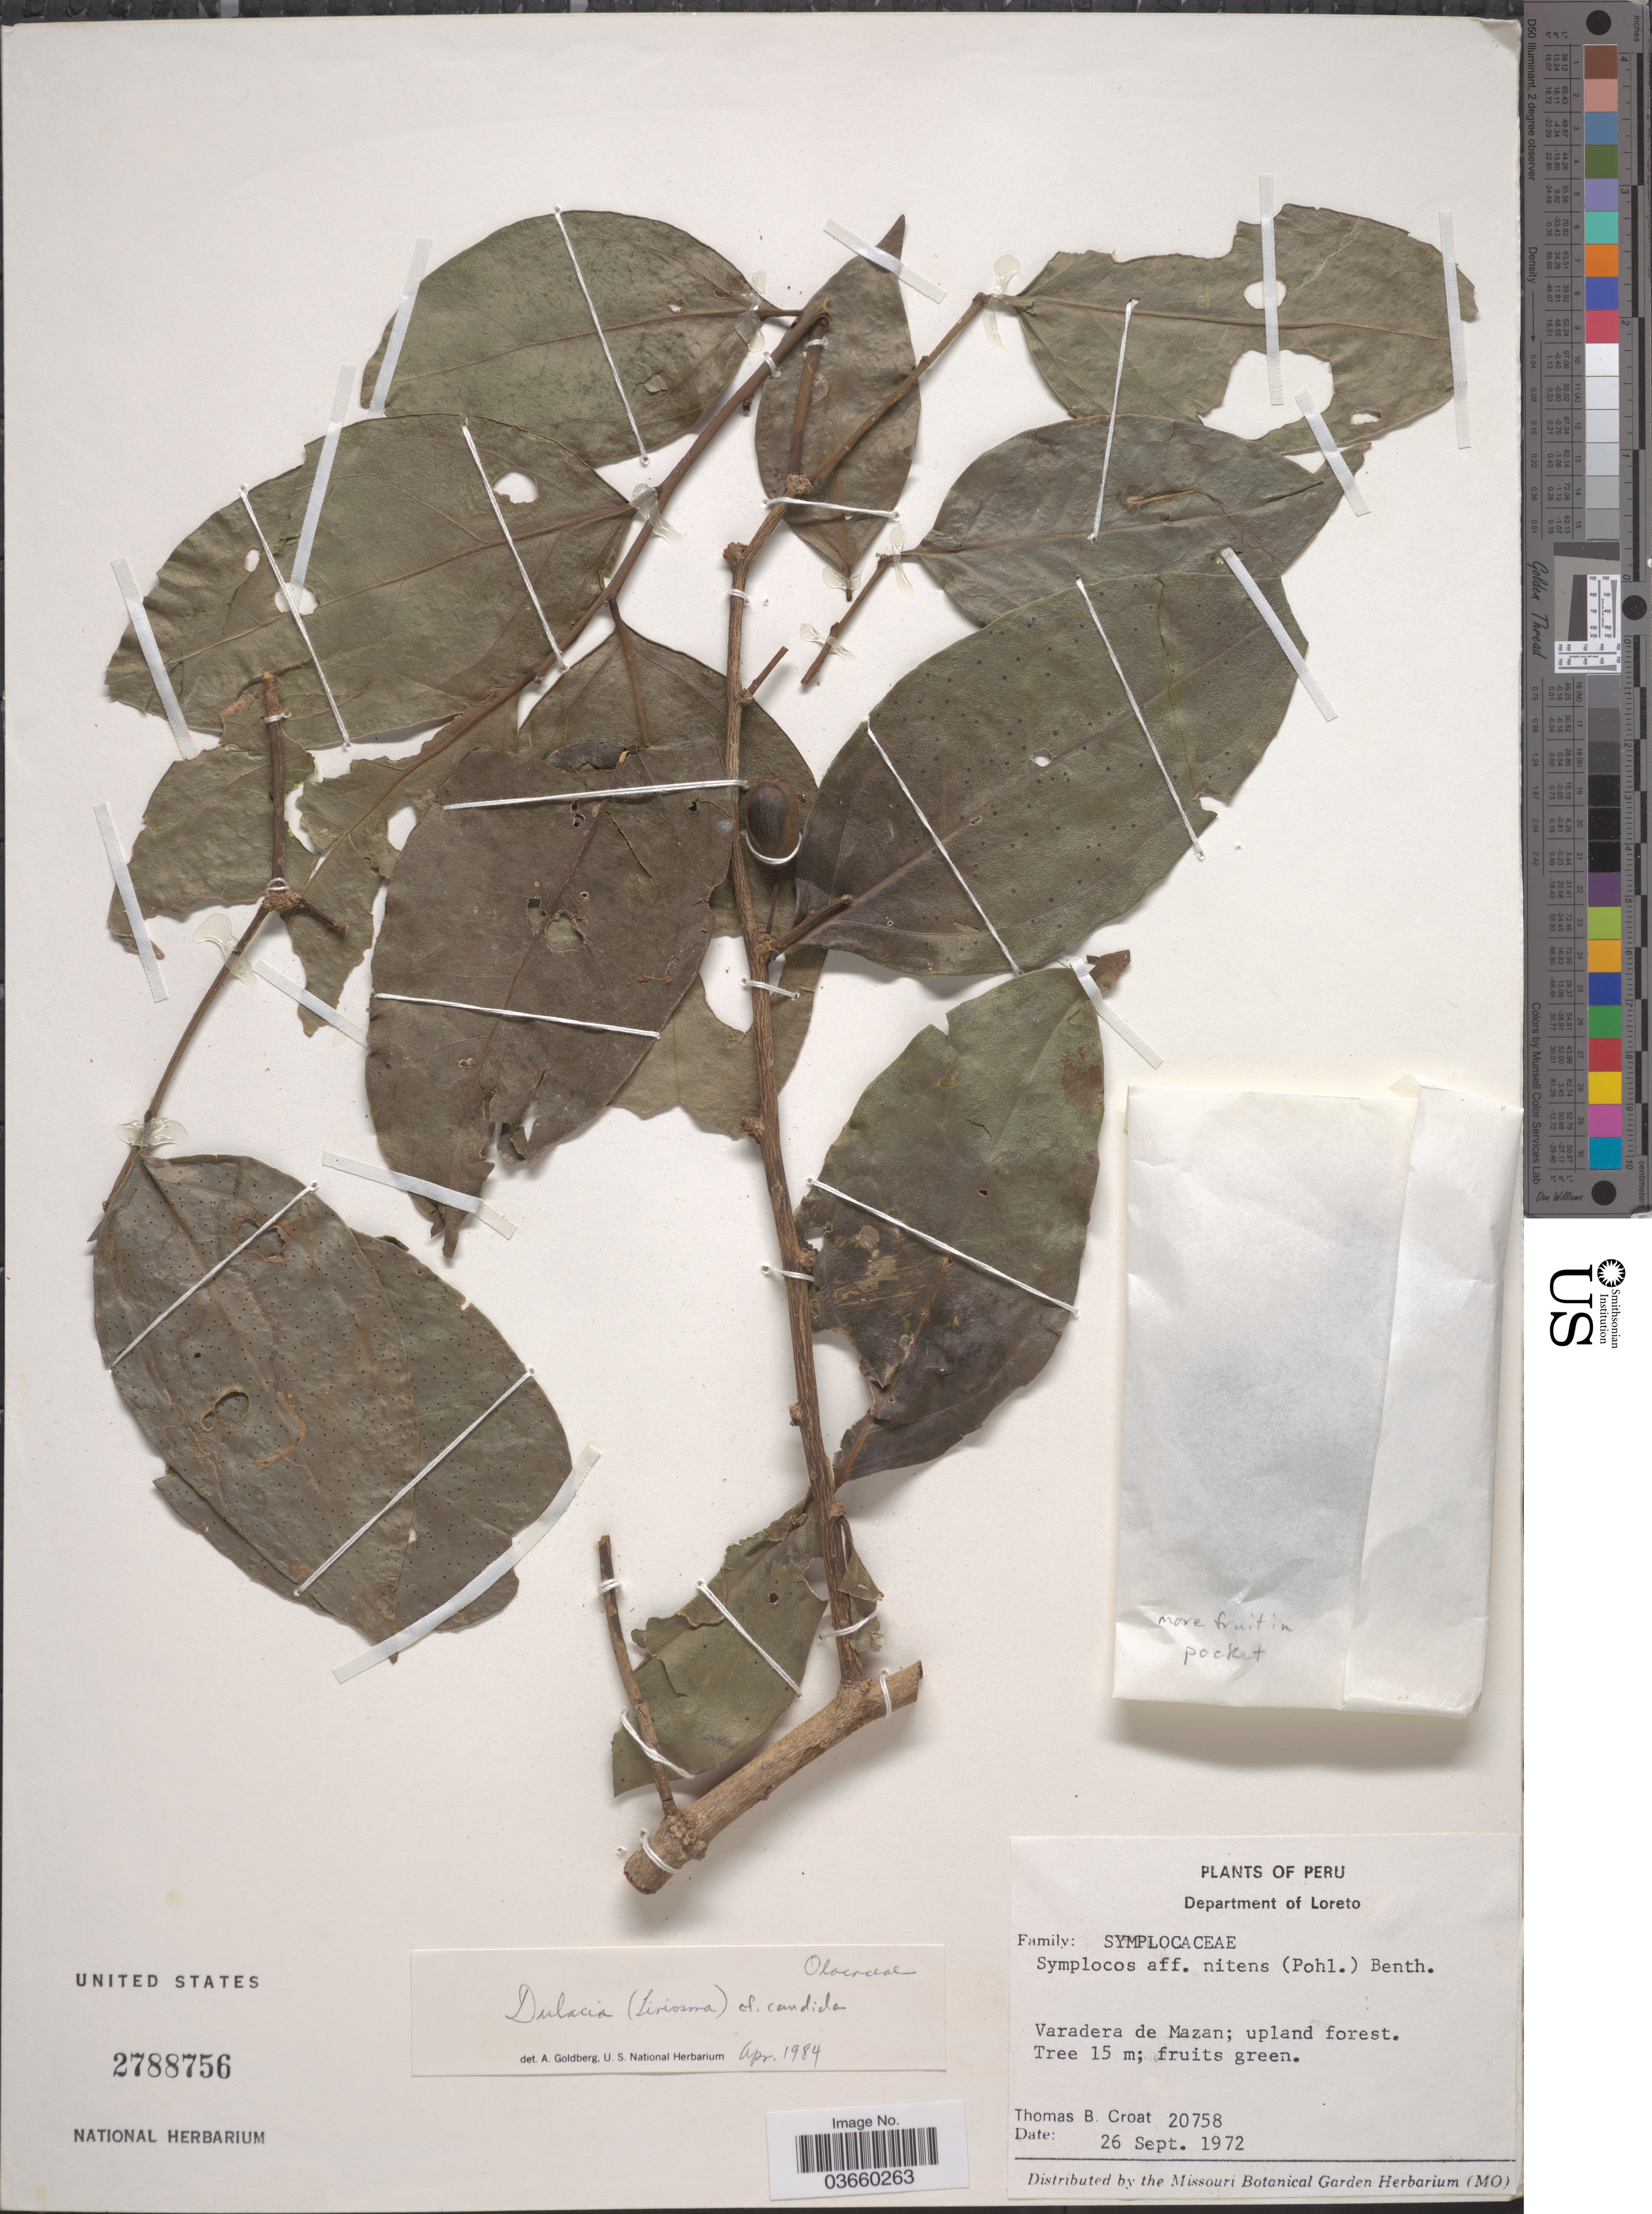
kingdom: Plantae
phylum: Tracheophyta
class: Magnoliopsida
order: Santalales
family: Olacaceae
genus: Dulacia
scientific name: Dulacia candida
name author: (Poepp.) Kuntze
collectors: T. B. Croat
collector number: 20758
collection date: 1972-09-26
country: Peru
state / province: Loreto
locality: Department of Loreto. Varadera de Mazan.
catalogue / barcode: US 2788756